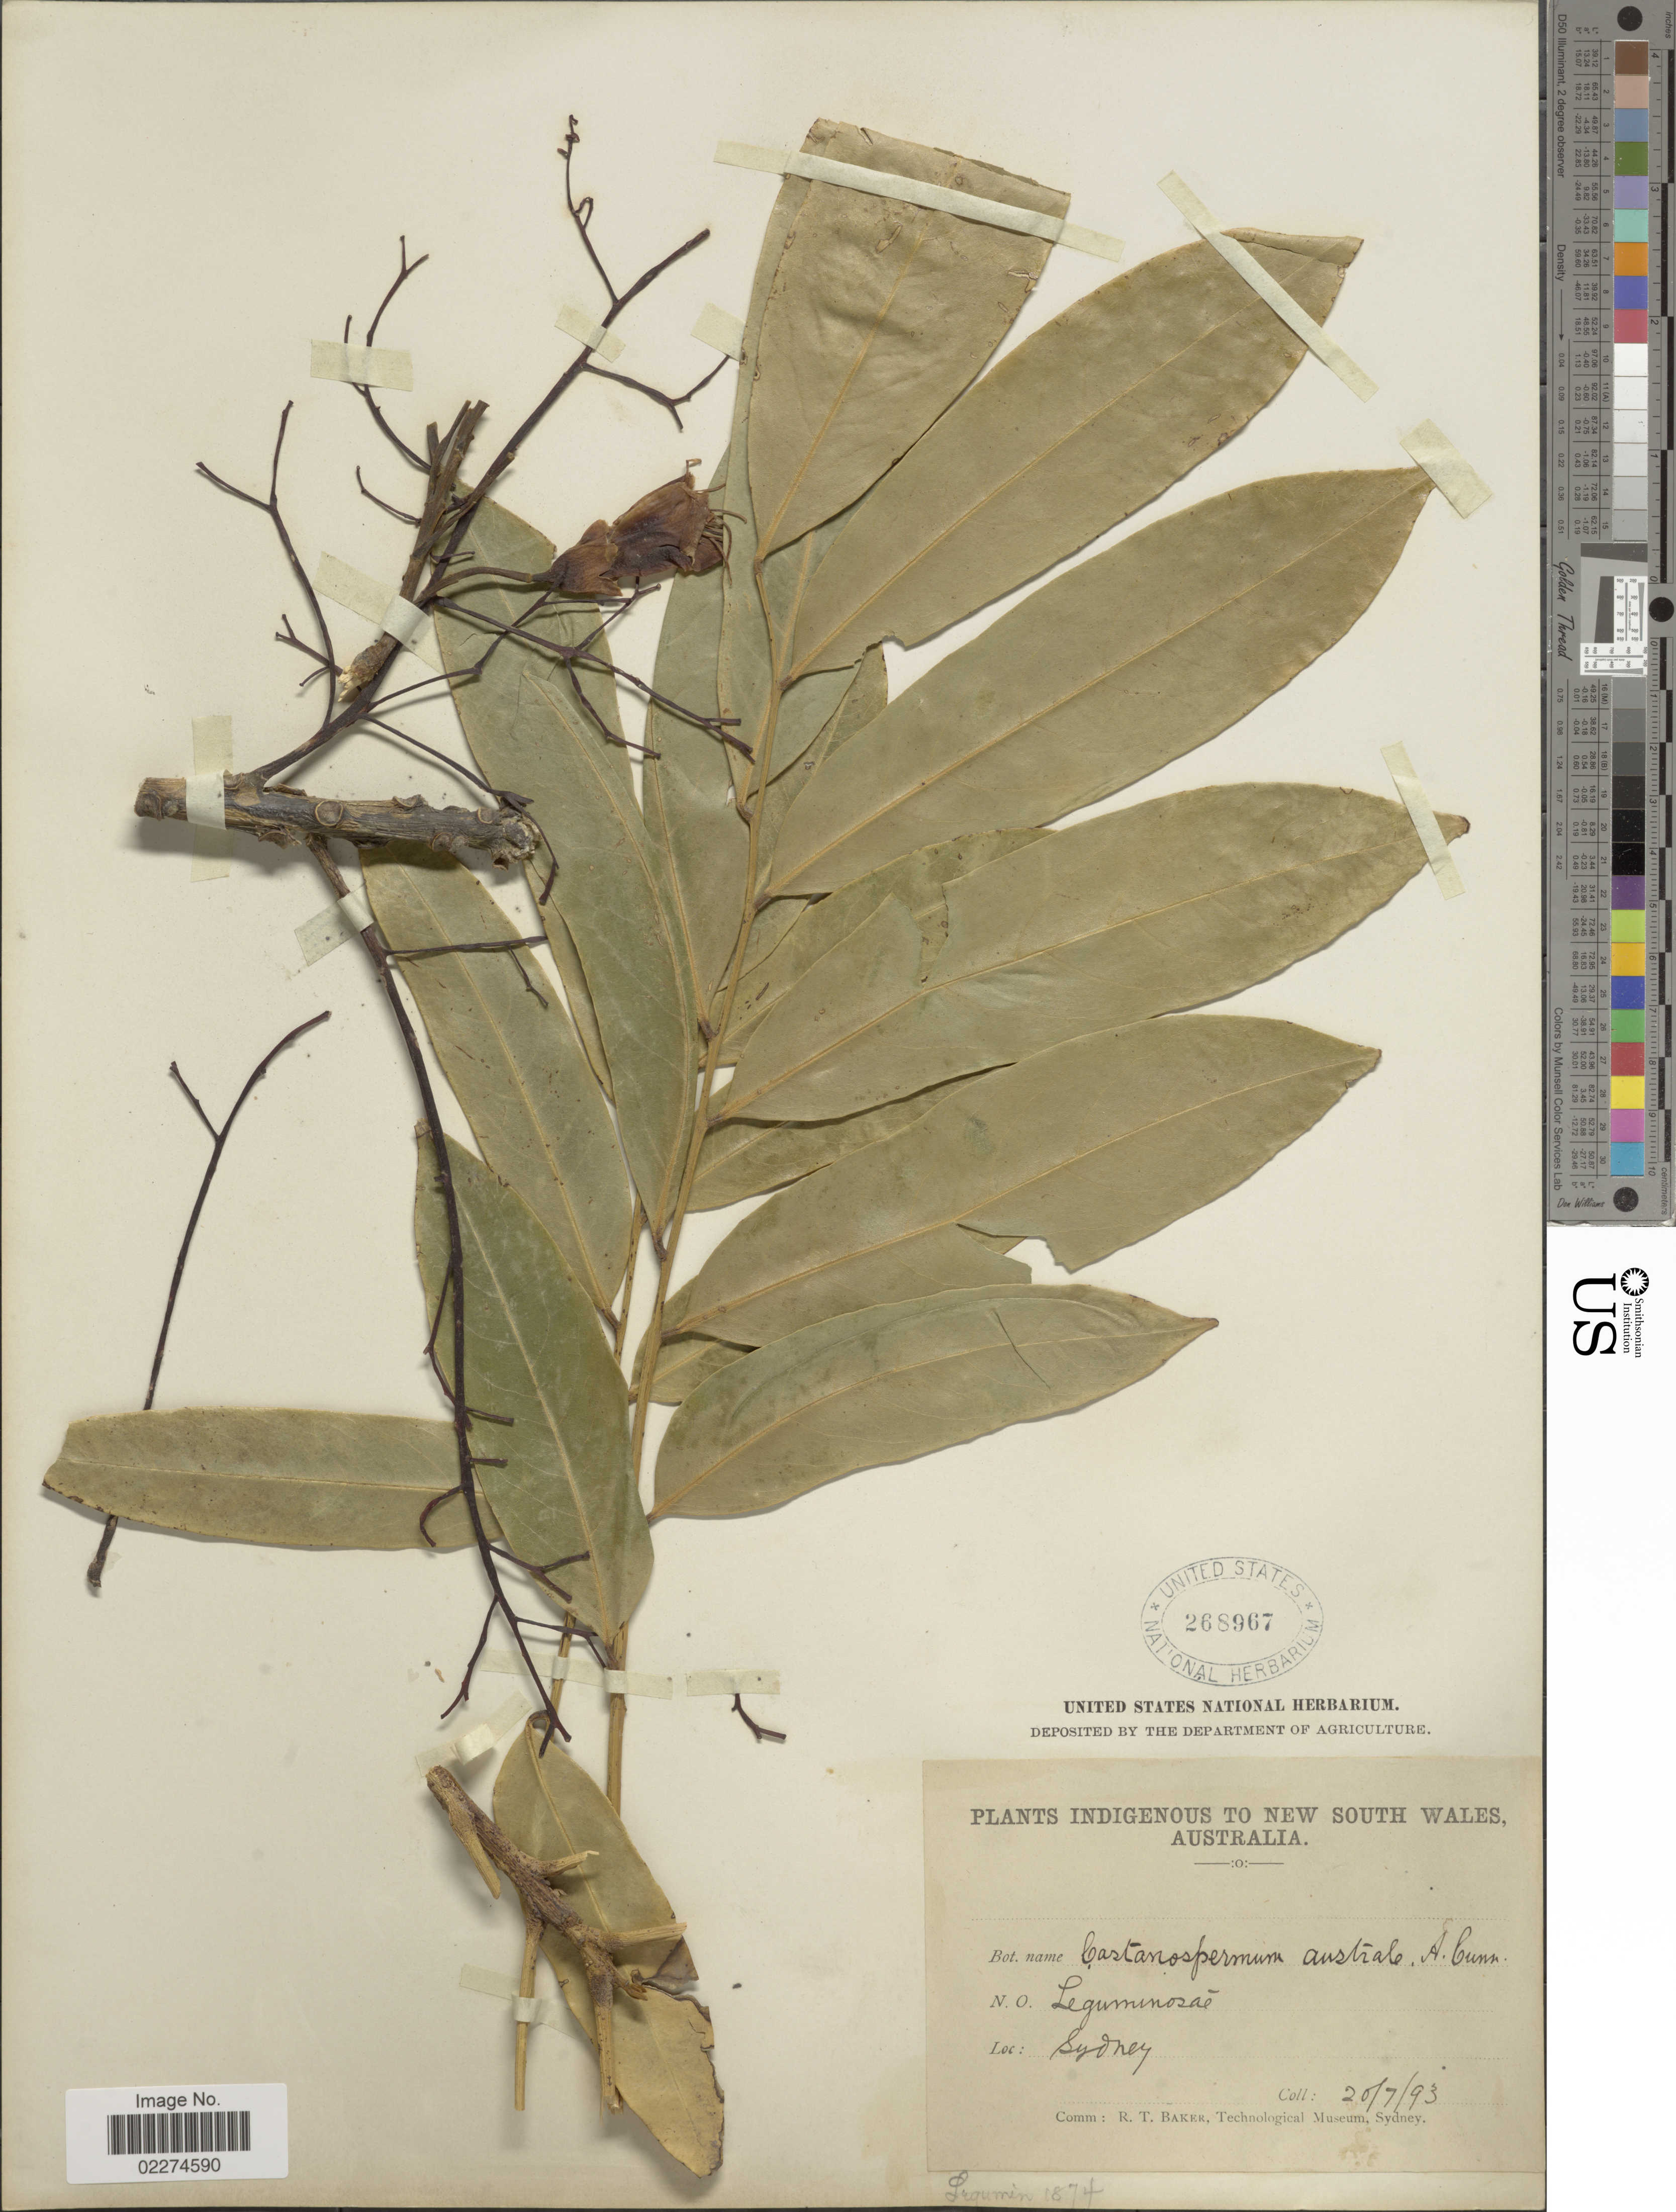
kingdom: Plantae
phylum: Tracheophyta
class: Magnoliopsida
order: Fabales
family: Fabaceae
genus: Castanospermum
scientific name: Castanospermum australe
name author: A. Cunn. & Fraser-Jenk.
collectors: R. T. Baker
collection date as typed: Transcribed d/m/y: 20/7/93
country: Australia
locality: Sydney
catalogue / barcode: US 268967